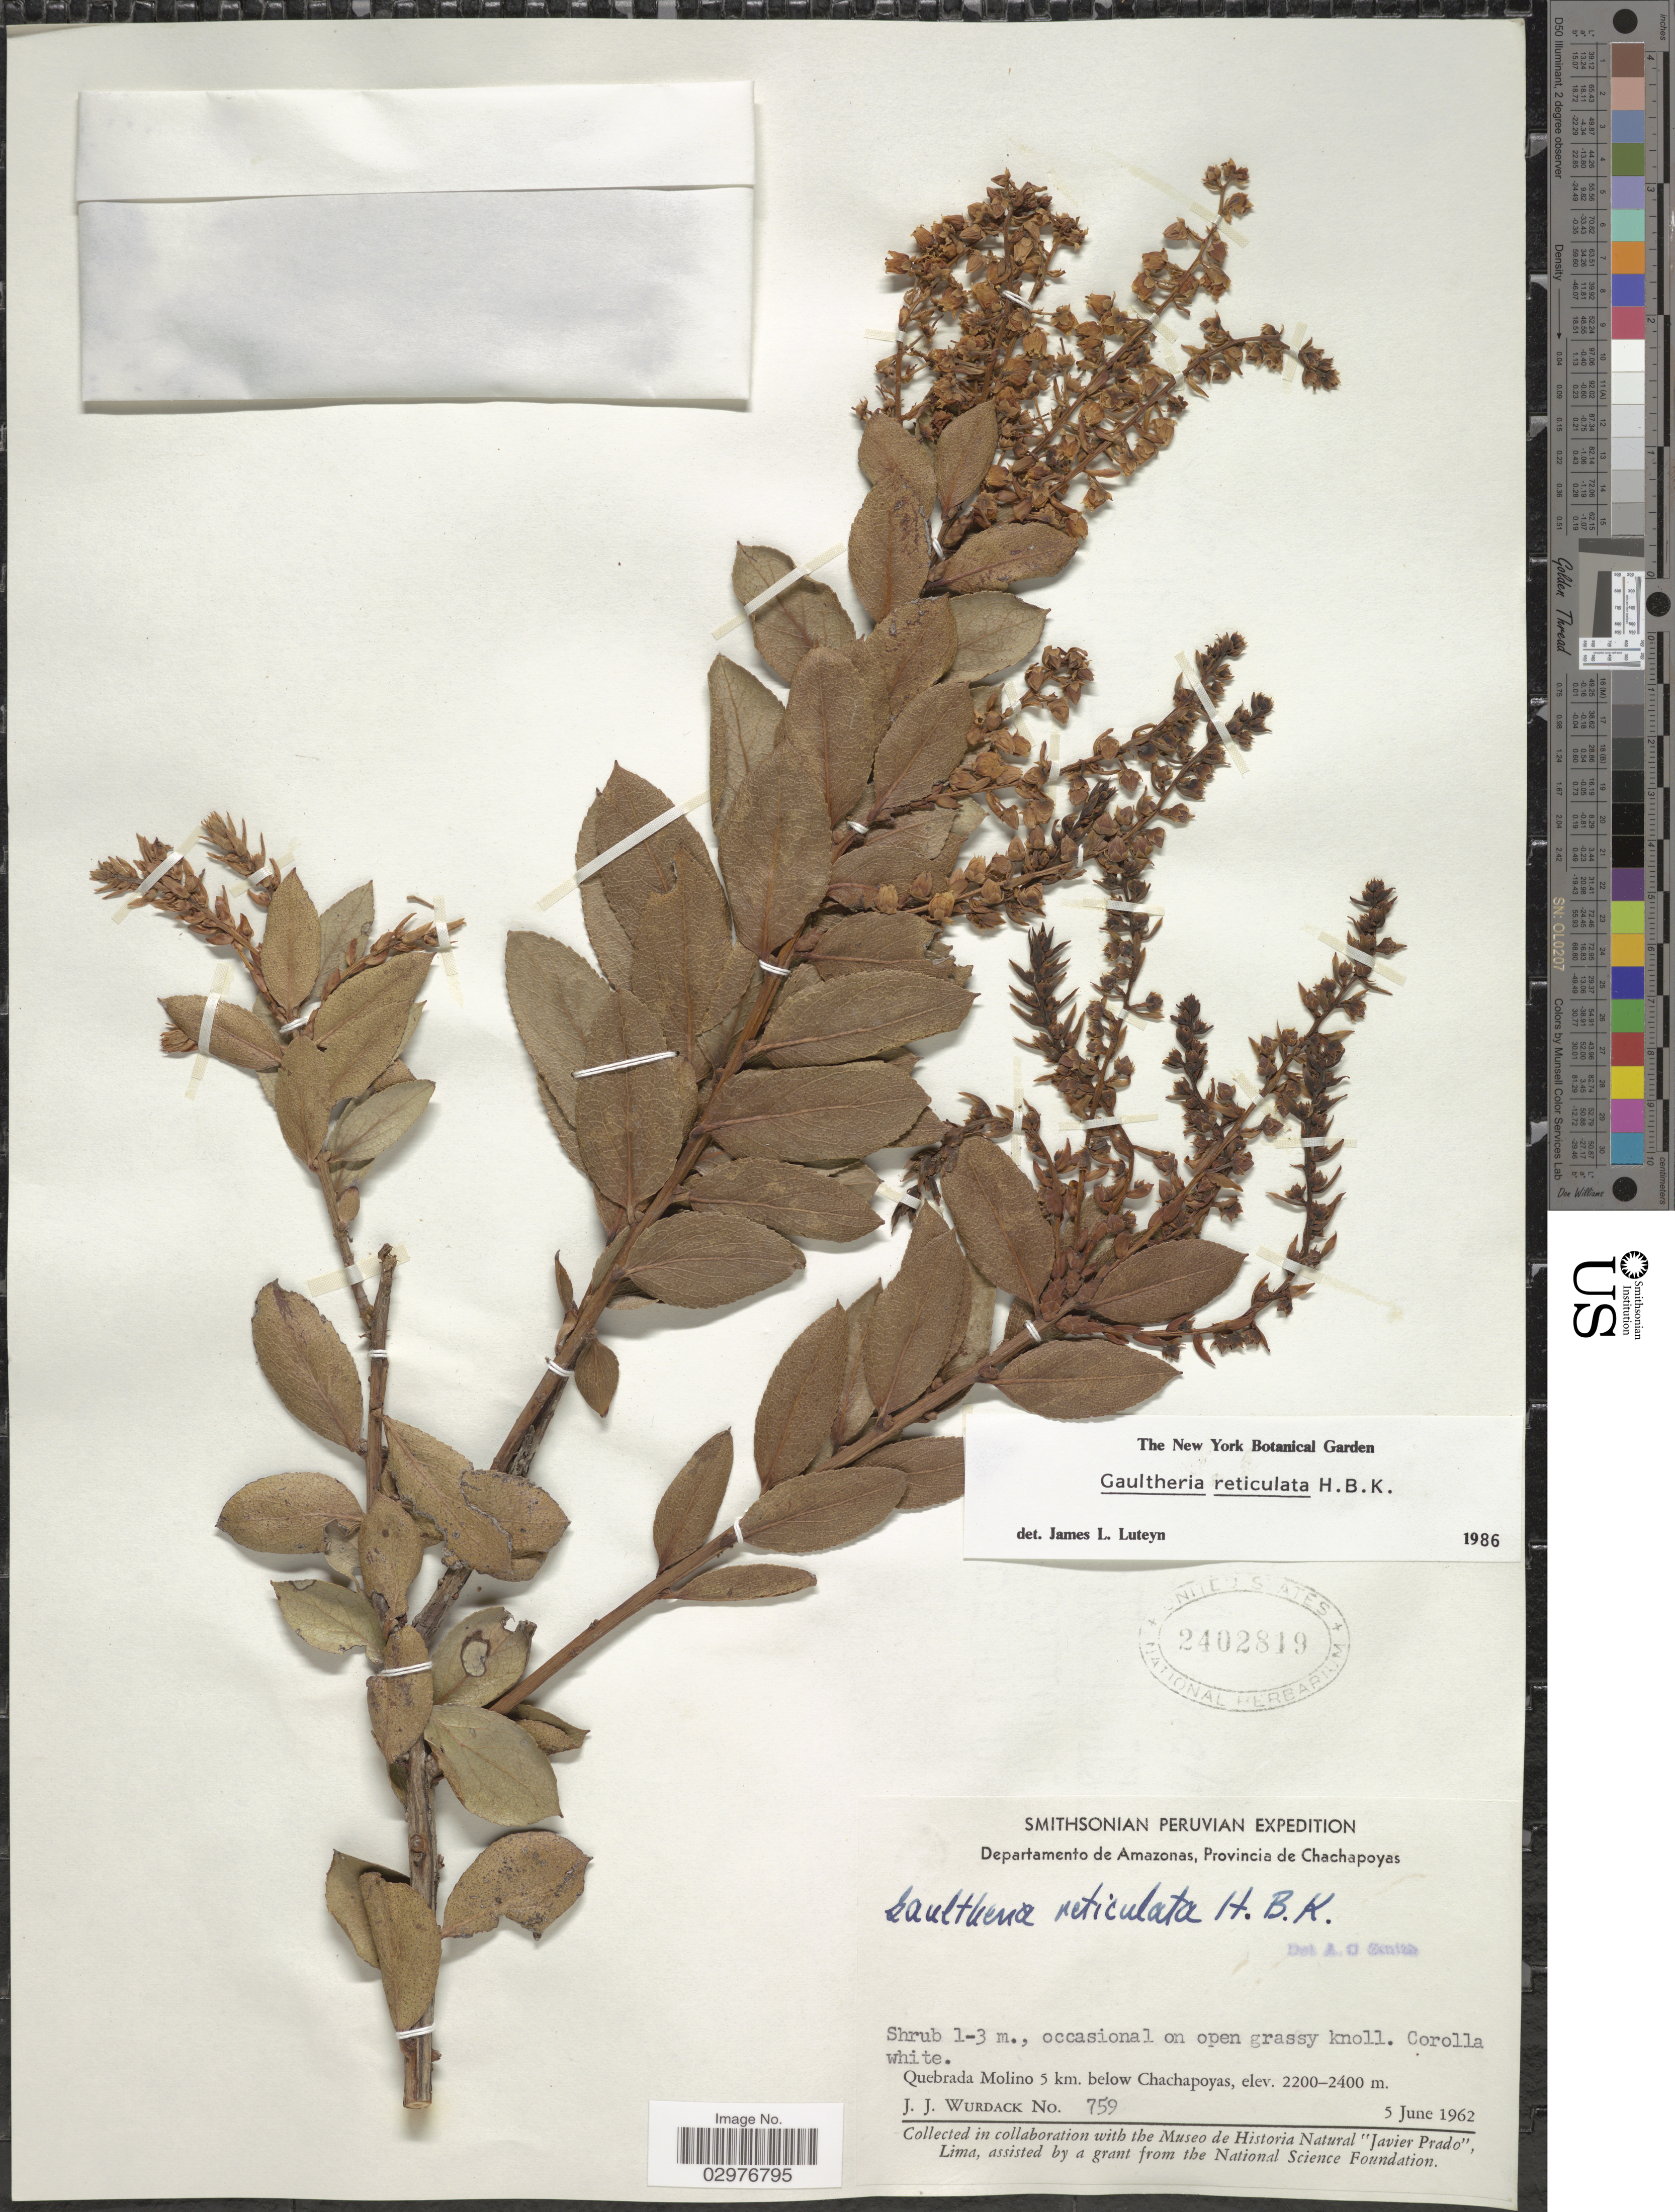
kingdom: Plantae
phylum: Tracheophyta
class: Magnoliopsida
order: Ericales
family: Ericaceae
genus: Gaultheria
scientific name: Gaultheria reticulata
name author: Kunth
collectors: J. J. Wurdack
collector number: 759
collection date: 1962-06-05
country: Peru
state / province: Amazonas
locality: Departamento de Amazonas, Provincia de Chachapoyas. Quebrada Molino 5 km.below Chachapoyas.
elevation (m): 2200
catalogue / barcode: US 2402819